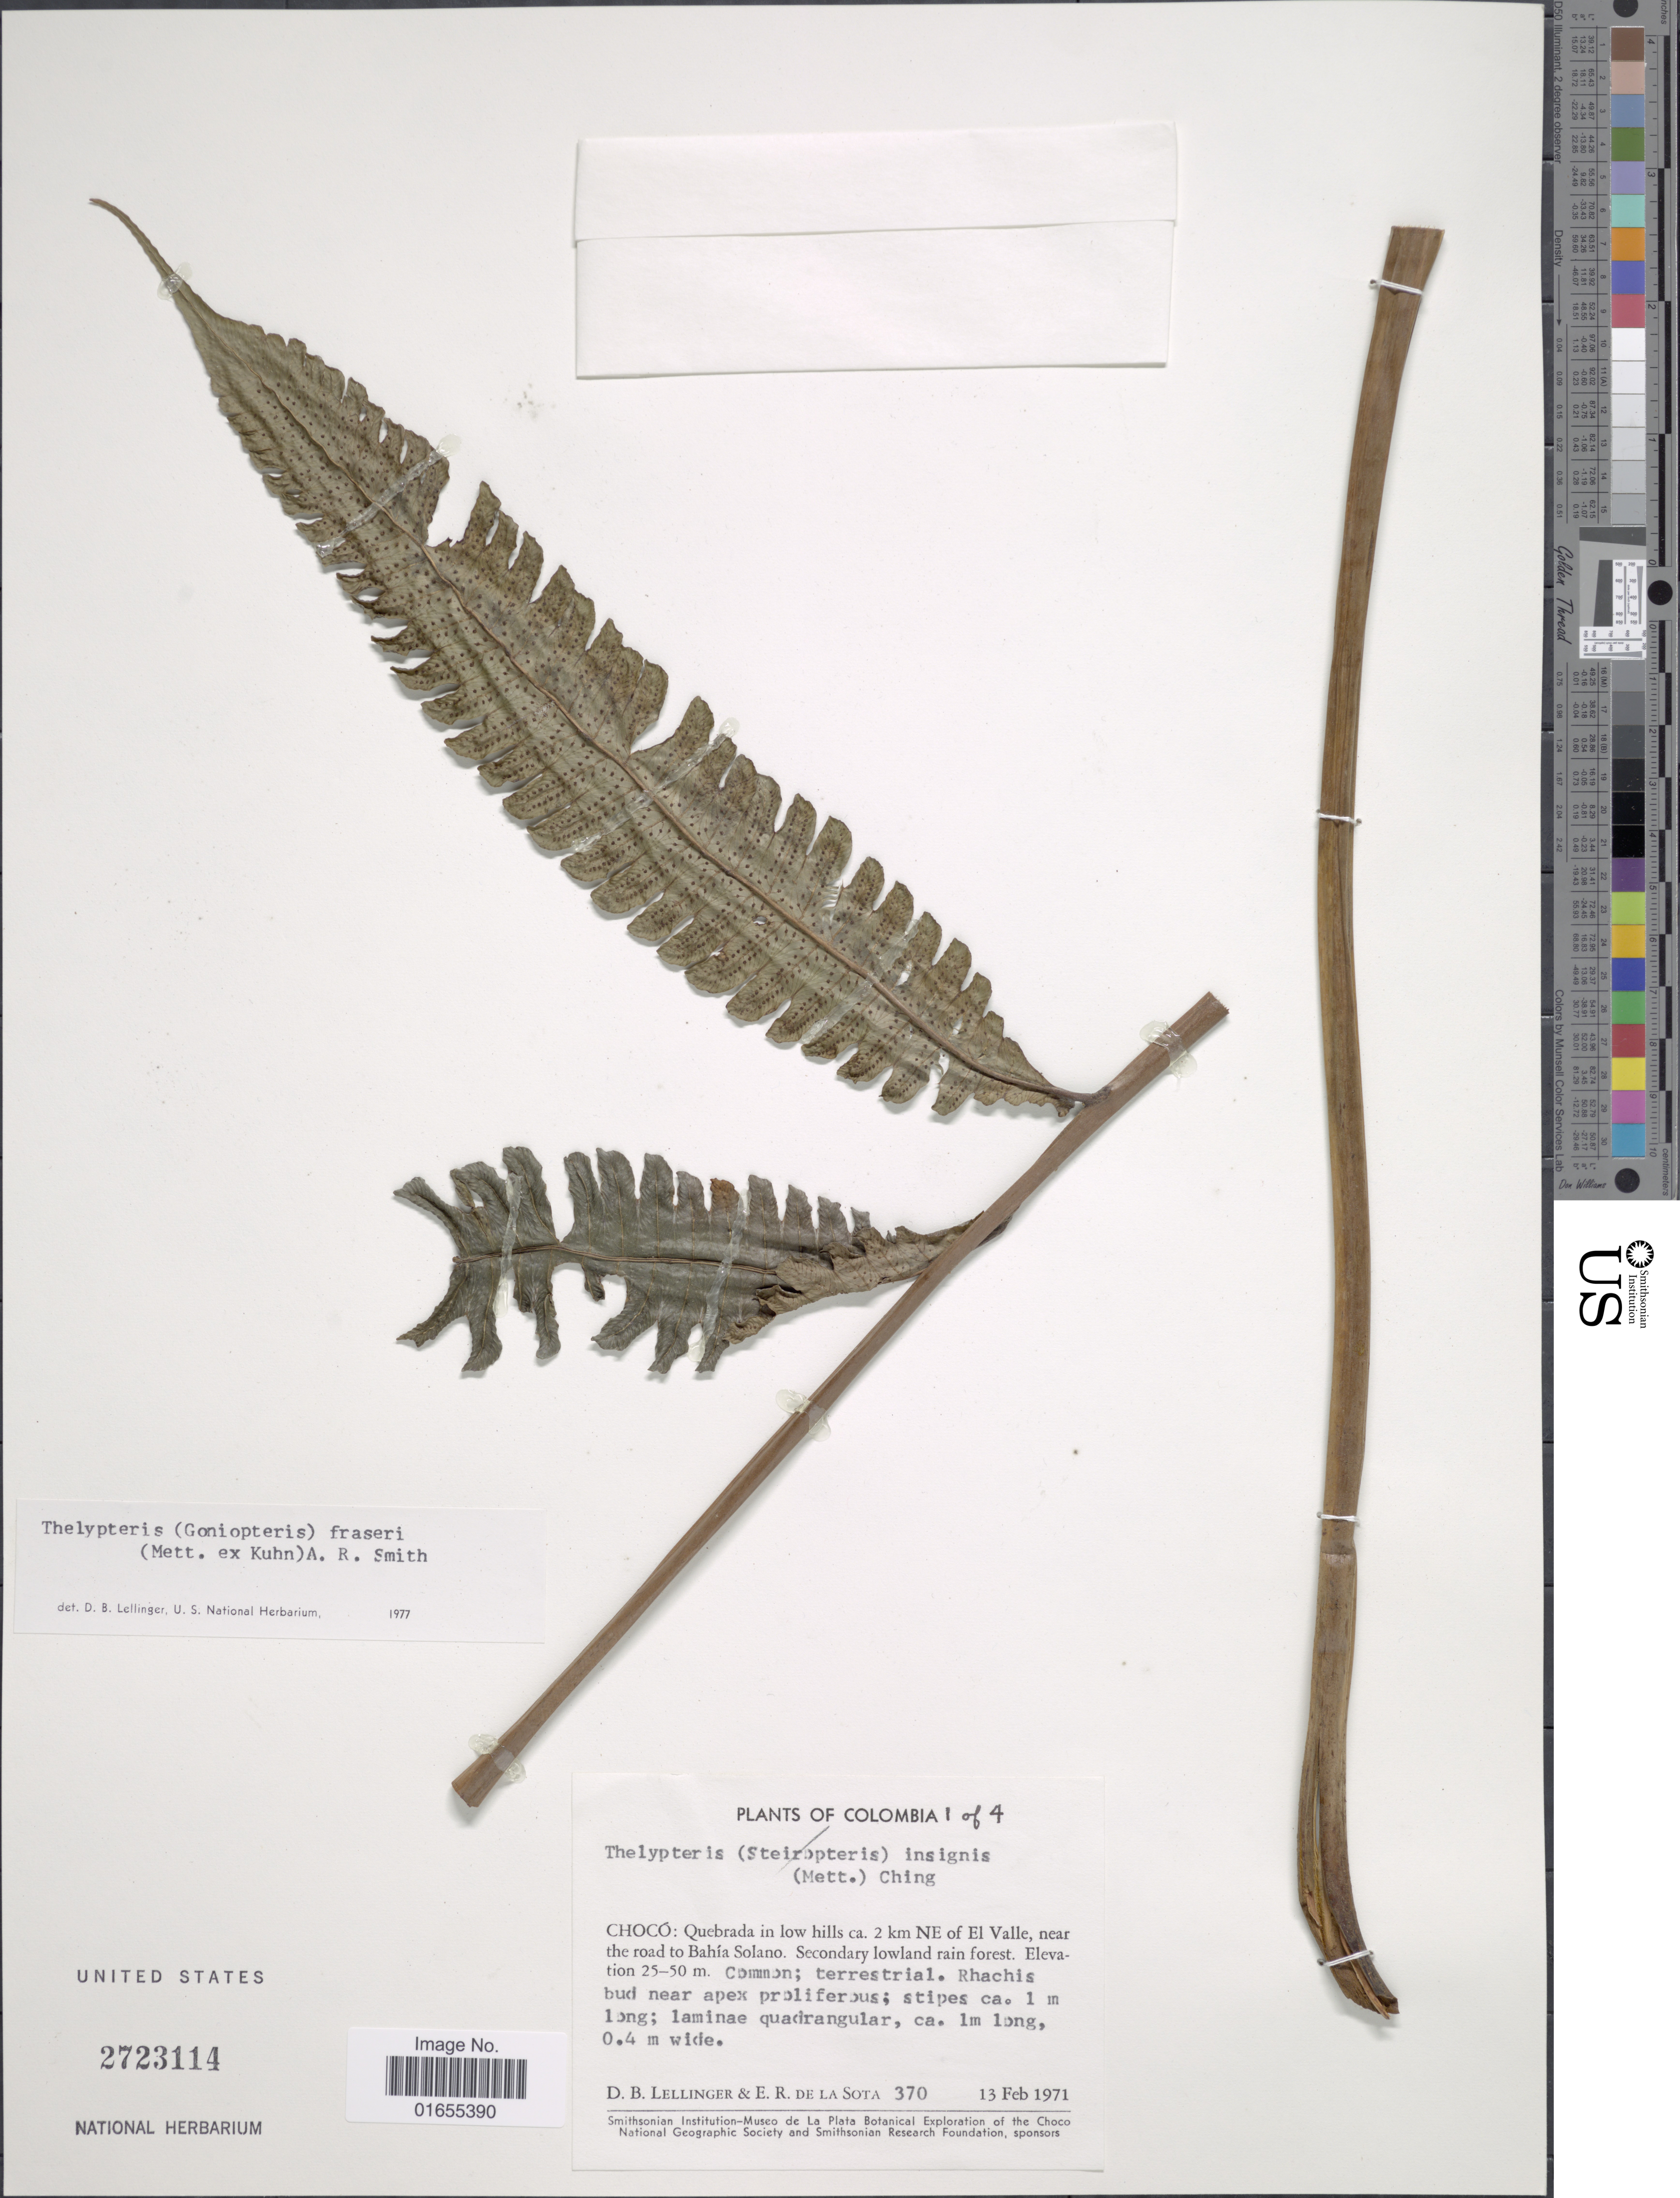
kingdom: Plantae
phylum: Tracheophyta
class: Polypodiopsida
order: Polypodiales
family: Thelypteridaceae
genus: Goniopteris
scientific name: Goniopteris fraseri (Mett.) comb. nov., ined 2015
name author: (Mett.)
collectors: D. B. Lellinger & E. R. de la Sota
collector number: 370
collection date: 1971-02-13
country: Colombia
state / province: Chocó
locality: Quebrada in low hills ca. 2 km NE of El Valle, near the road to Bahia Solano. Secondary lowland rain forest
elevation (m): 25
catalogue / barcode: US 2723114